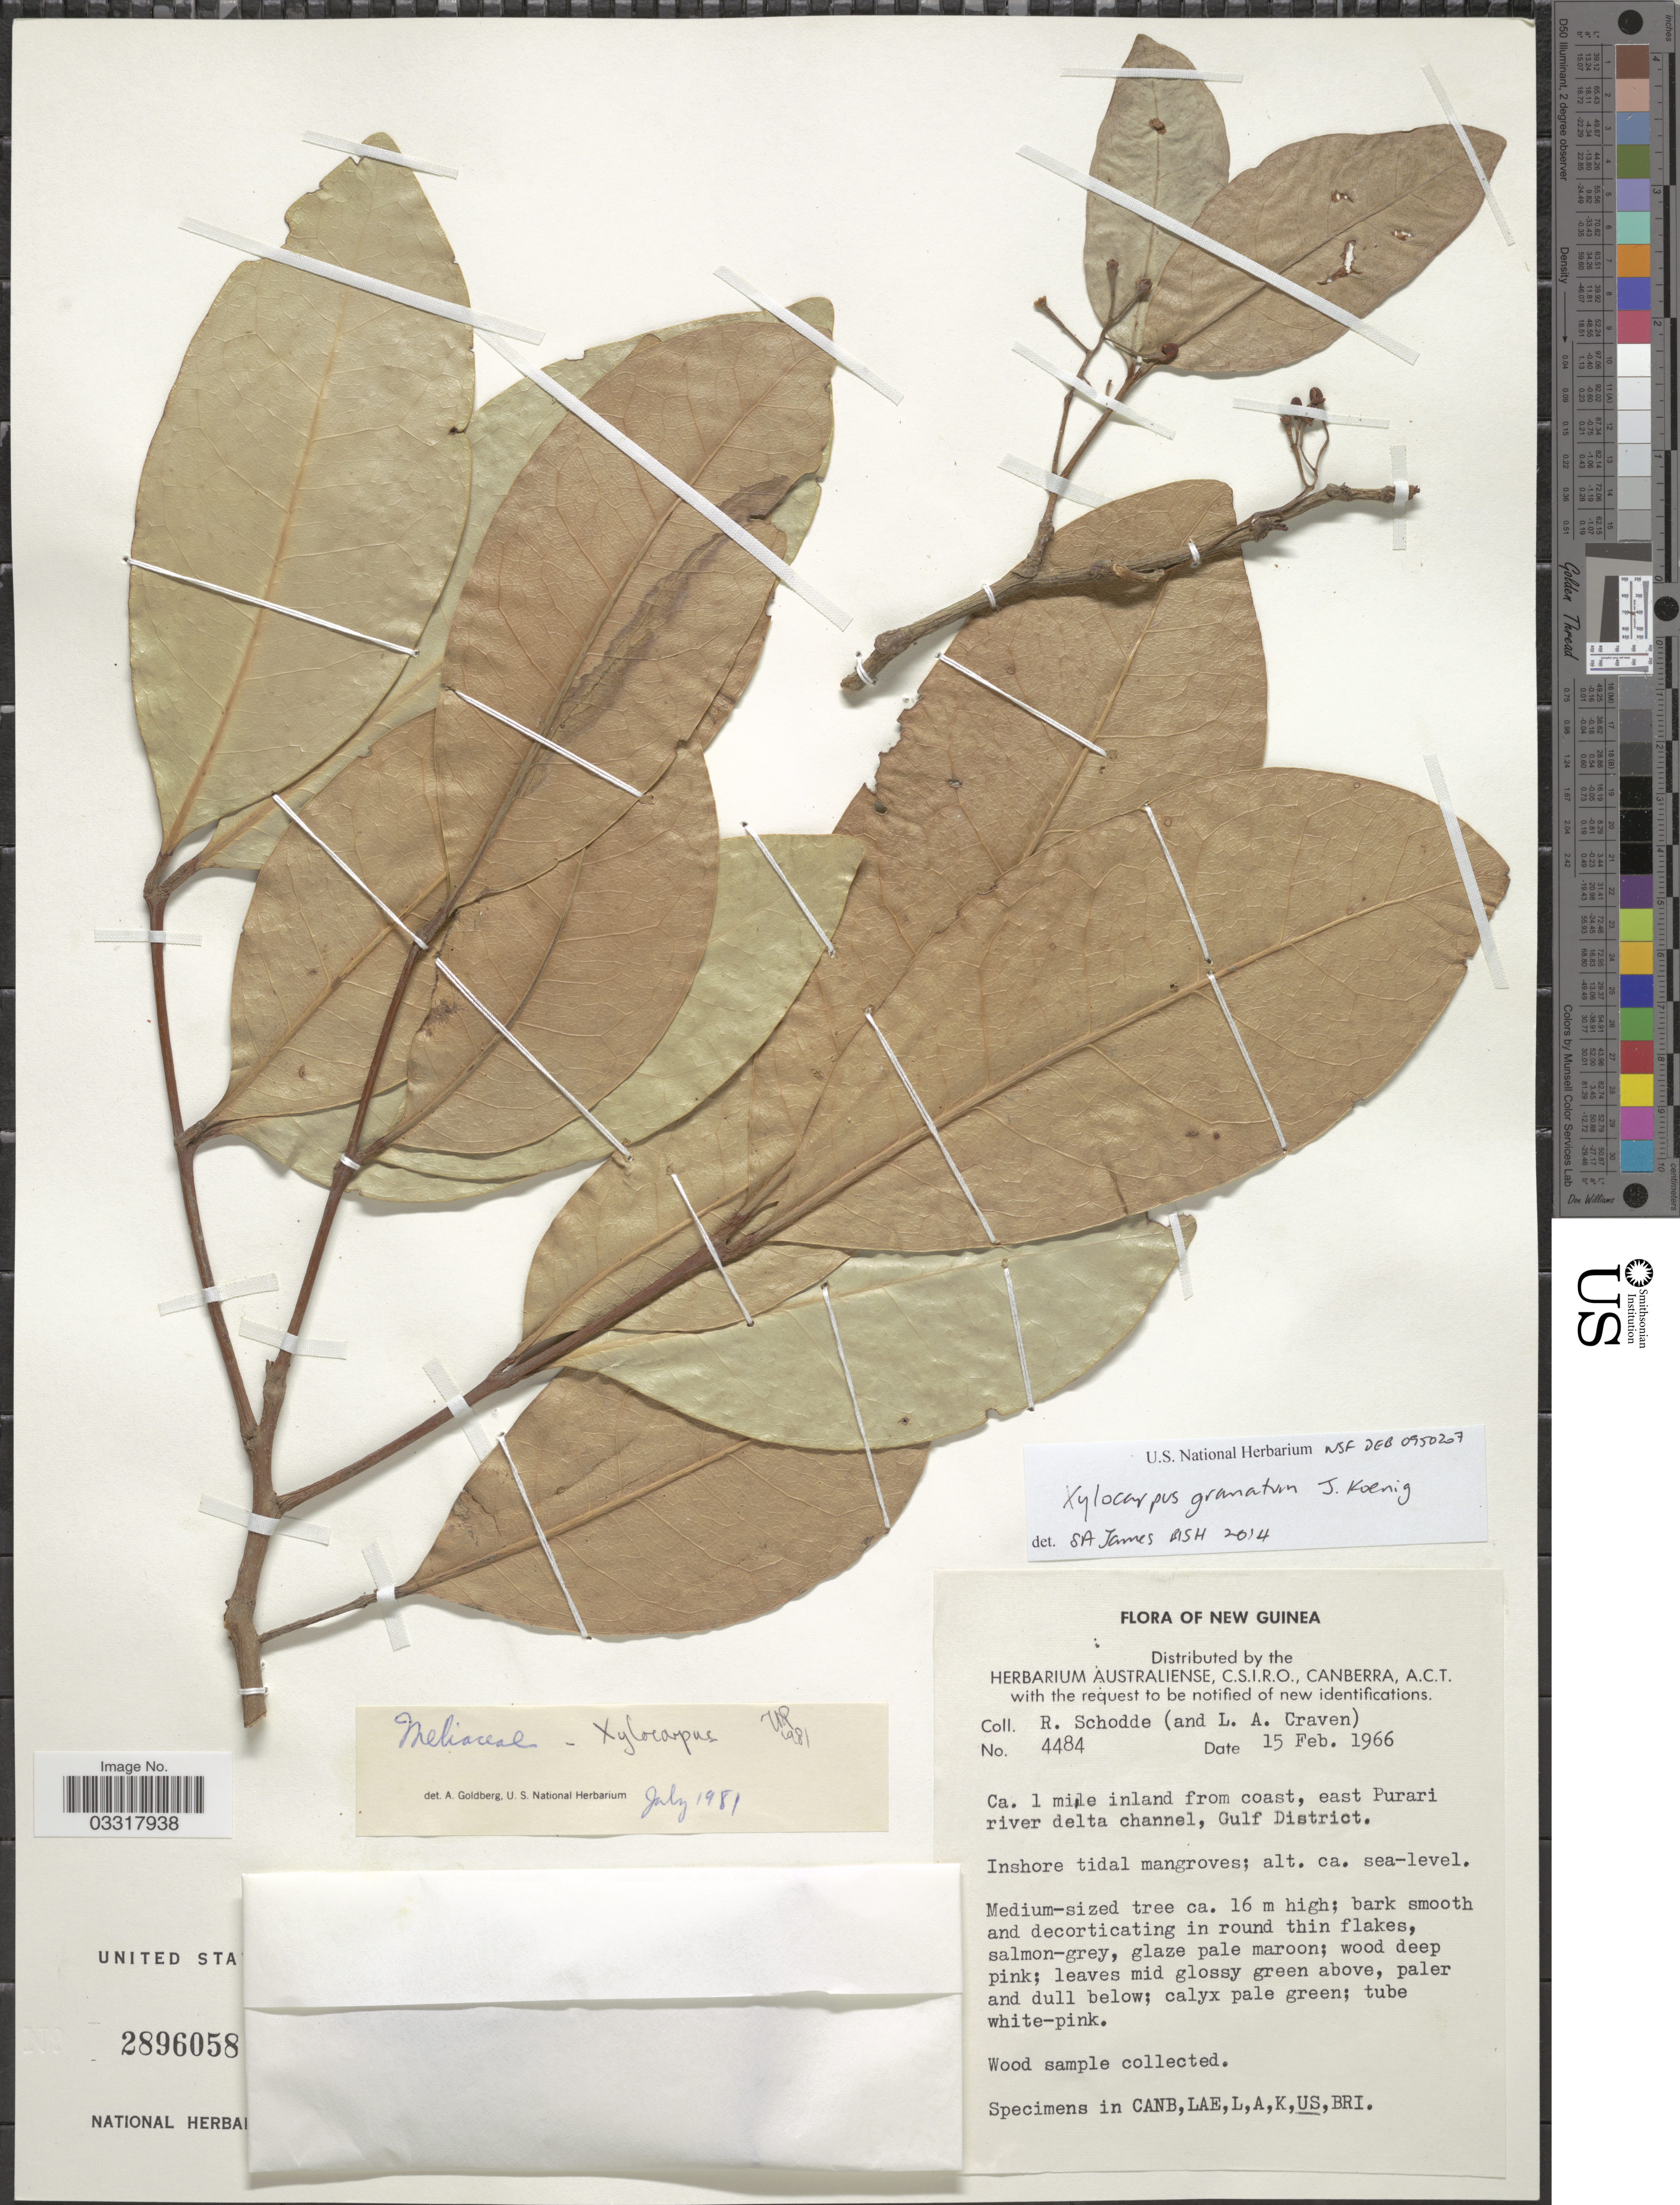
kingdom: Plantae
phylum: Tracheophyta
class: Magnoliopsida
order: Sapindales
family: Meliaceae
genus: Xylocarpus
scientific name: Xylocarpus granatum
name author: J. Koenig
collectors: R. Schodde & L. A. Craven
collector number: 4484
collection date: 1966-02-15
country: Papua New Guinea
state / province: Gulf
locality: New Guinea. Ca. 1 mile inland from coast, east Purari river delta channel, Gulf District.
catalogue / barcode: US 2896058